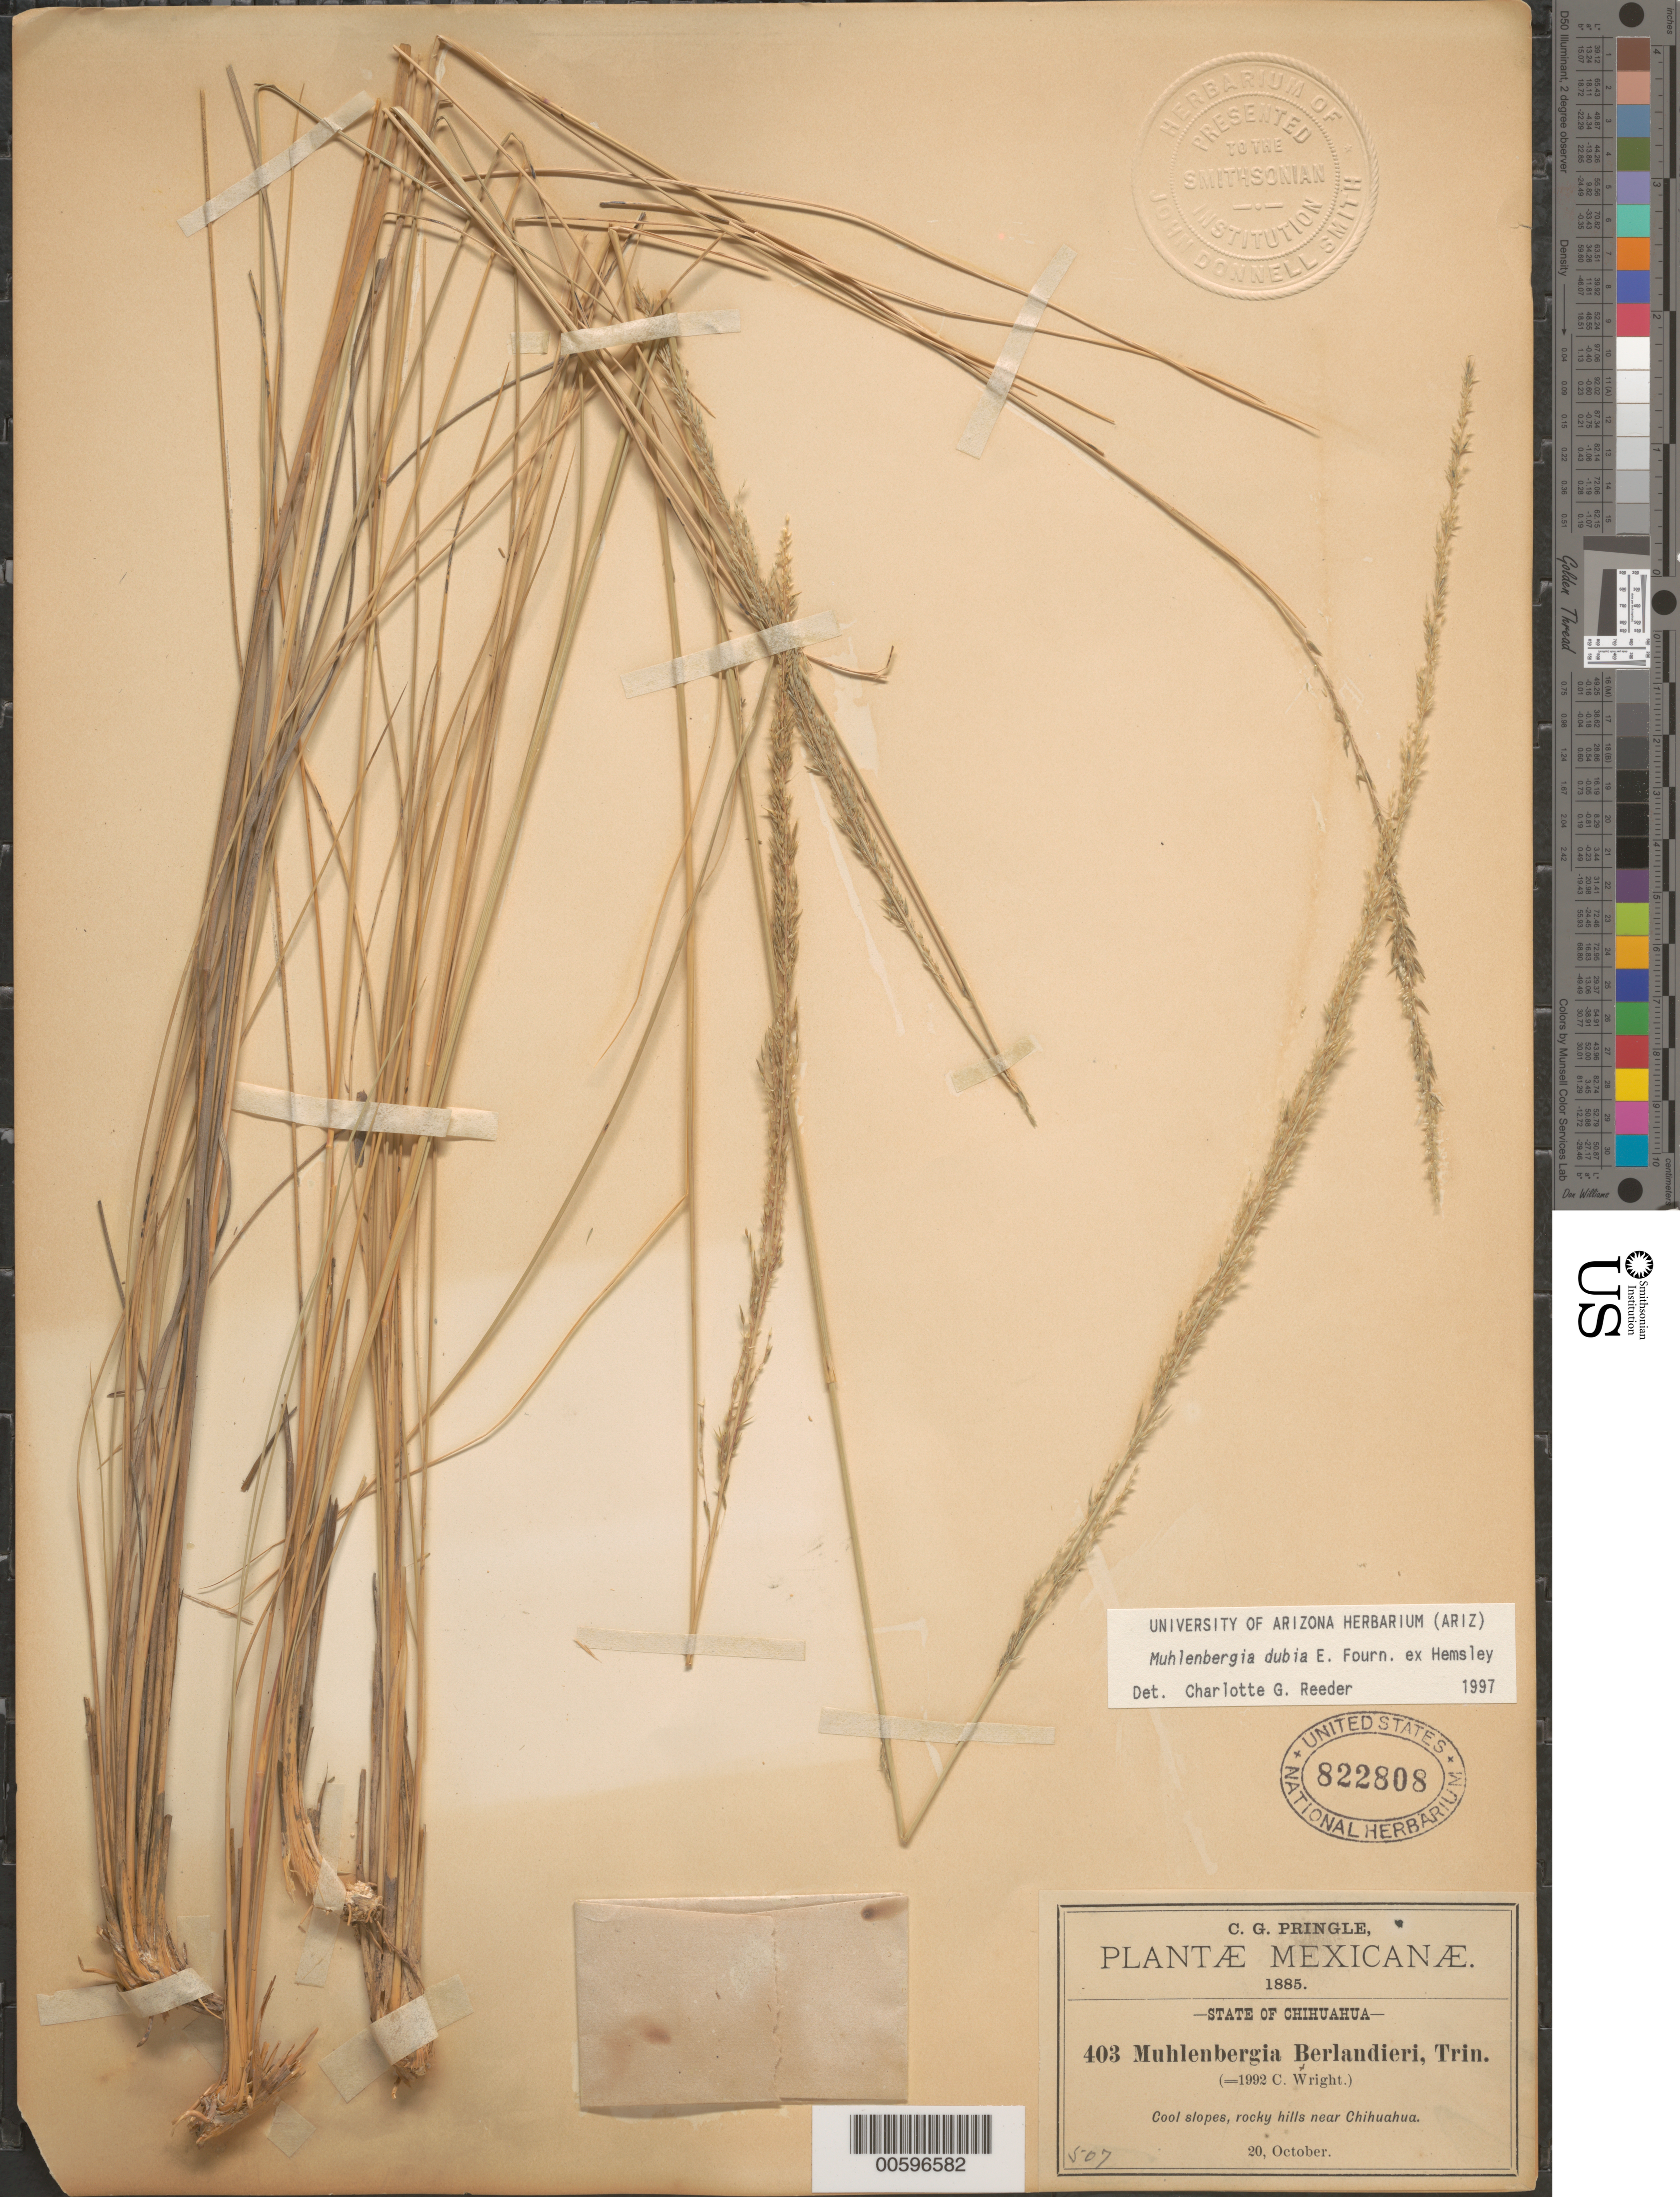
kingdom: Plantae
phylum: Tracheophyta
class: Liliopsida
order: Poales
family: Poaceae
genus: Muhlenbergia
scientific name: Muhlenbergia dubia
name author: E. Fourn.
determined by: Reeder, C. G., (ARIZ)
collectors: C. G. Pringle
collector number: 403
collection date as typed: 20 Oct 1885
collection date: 1885-10-20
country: Mexico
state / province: Chihuahua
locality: Near Chihuahua.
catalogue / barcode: US 822808